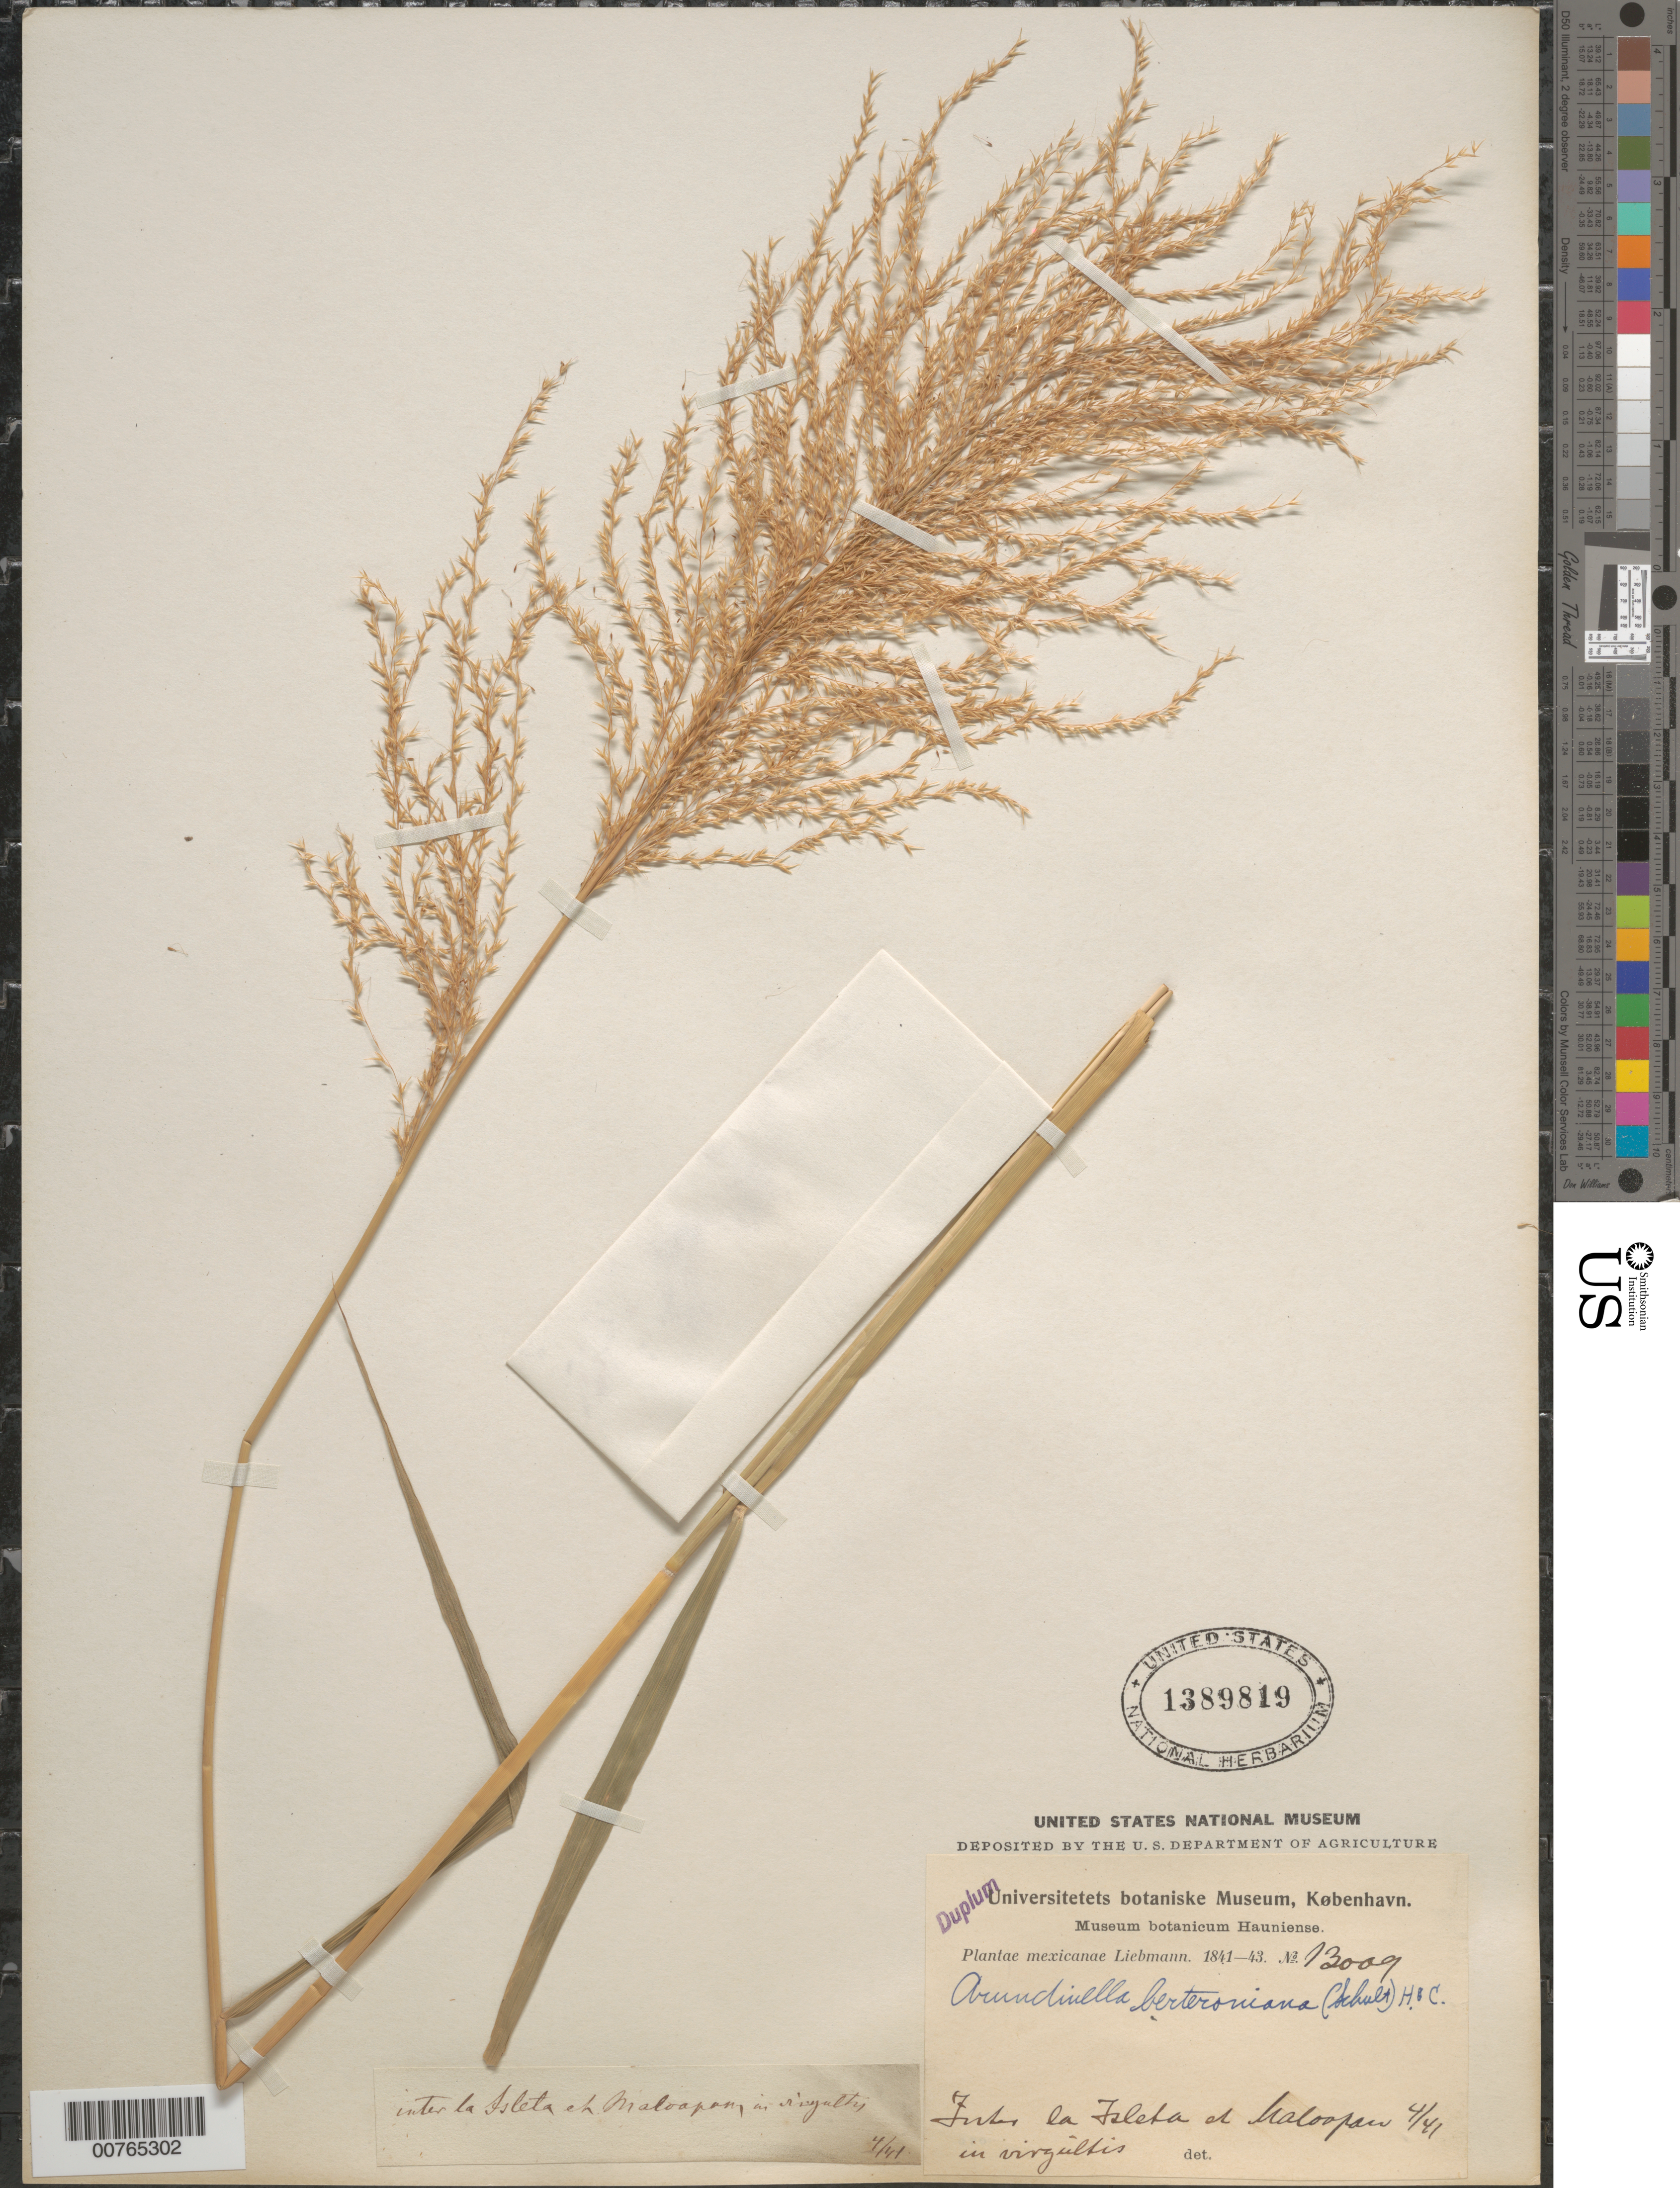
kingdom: Plantae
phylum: Tracheophyta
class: Liliopsida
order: Poales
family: Poaceae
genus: Arundinella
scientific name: Arundinella berteroniana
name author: (Schult.) Hitchc. & Chase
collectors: F. M. Liebmann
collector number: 13009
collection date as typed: Apr 1841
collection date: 1841-04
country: Mexico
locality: Jicaltepec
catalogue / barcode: US 1389819